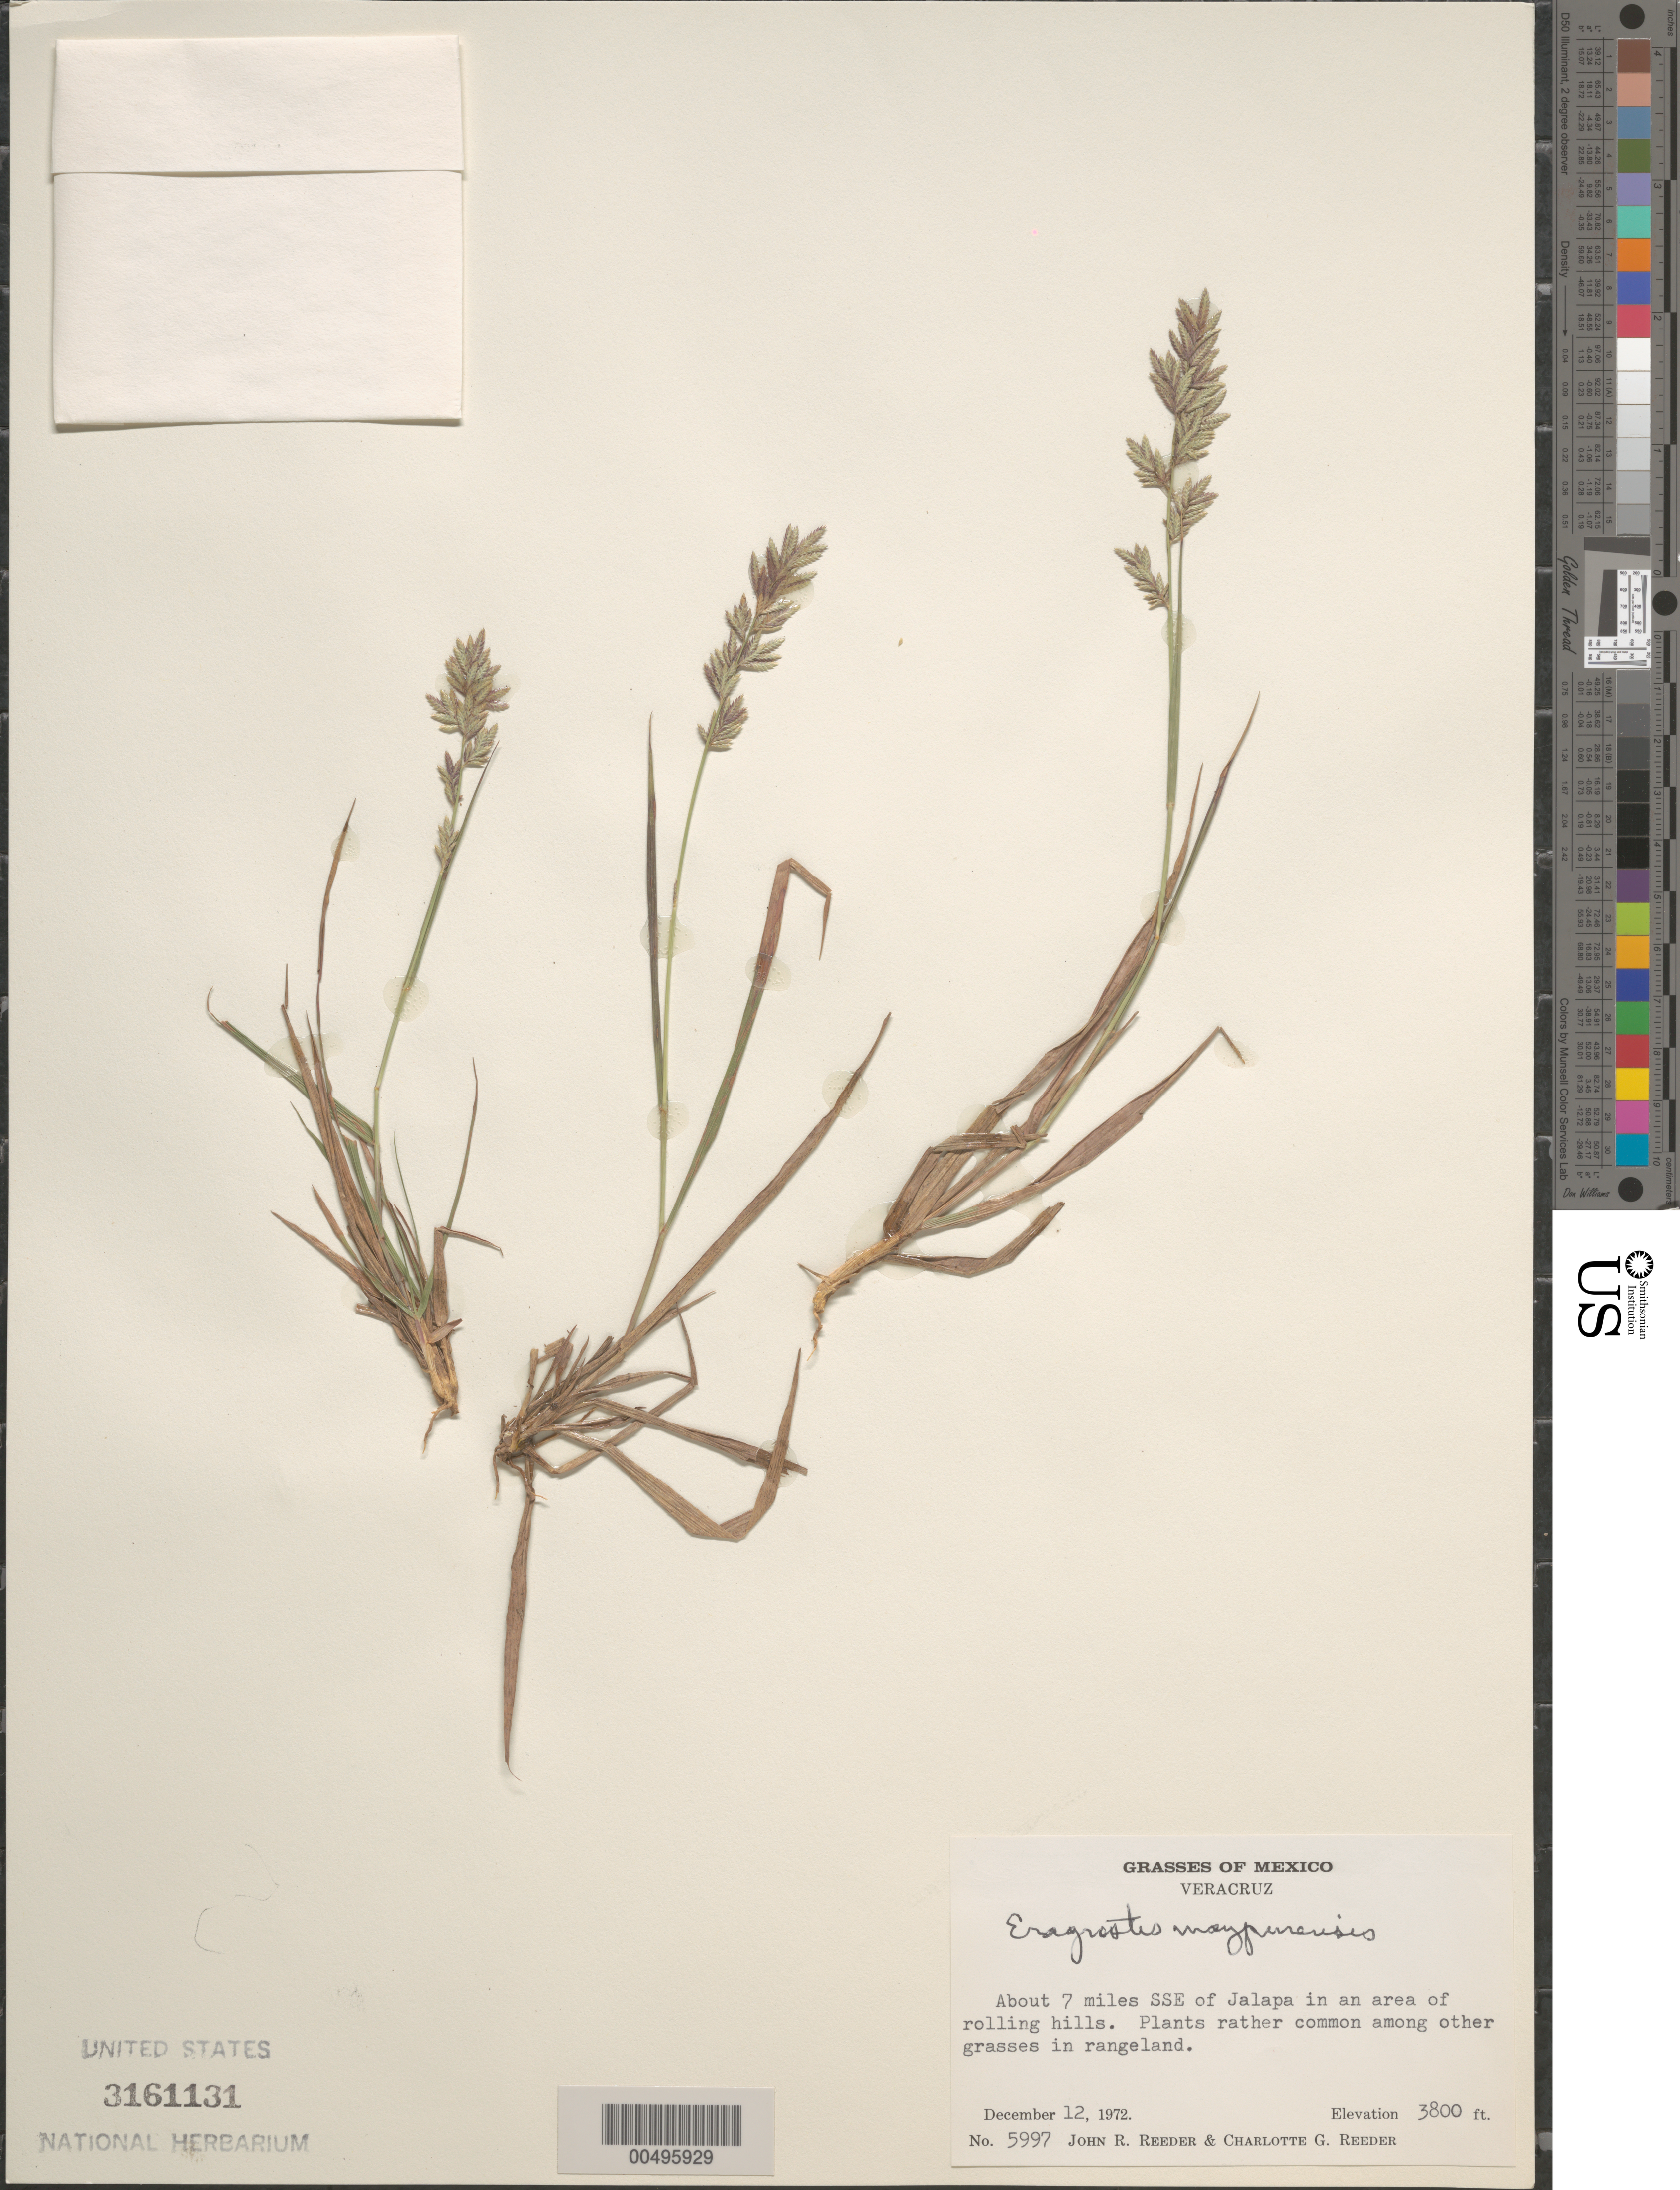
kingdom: Plantae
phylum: Tracheophyta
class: Liliopsida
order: Poales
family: Poaceae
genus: Eragrostis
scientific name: Eragrostis maypurensis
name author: (Kunth) Steud.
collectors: J. R. Reeder & C. G. Reeder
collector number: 5997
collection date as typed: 12 Dec 1972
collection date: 1972-12-12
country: Mexico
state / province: Veracruz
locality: About 7 mi SSE of Jalapa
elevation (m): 1158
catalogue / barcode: US 3161131